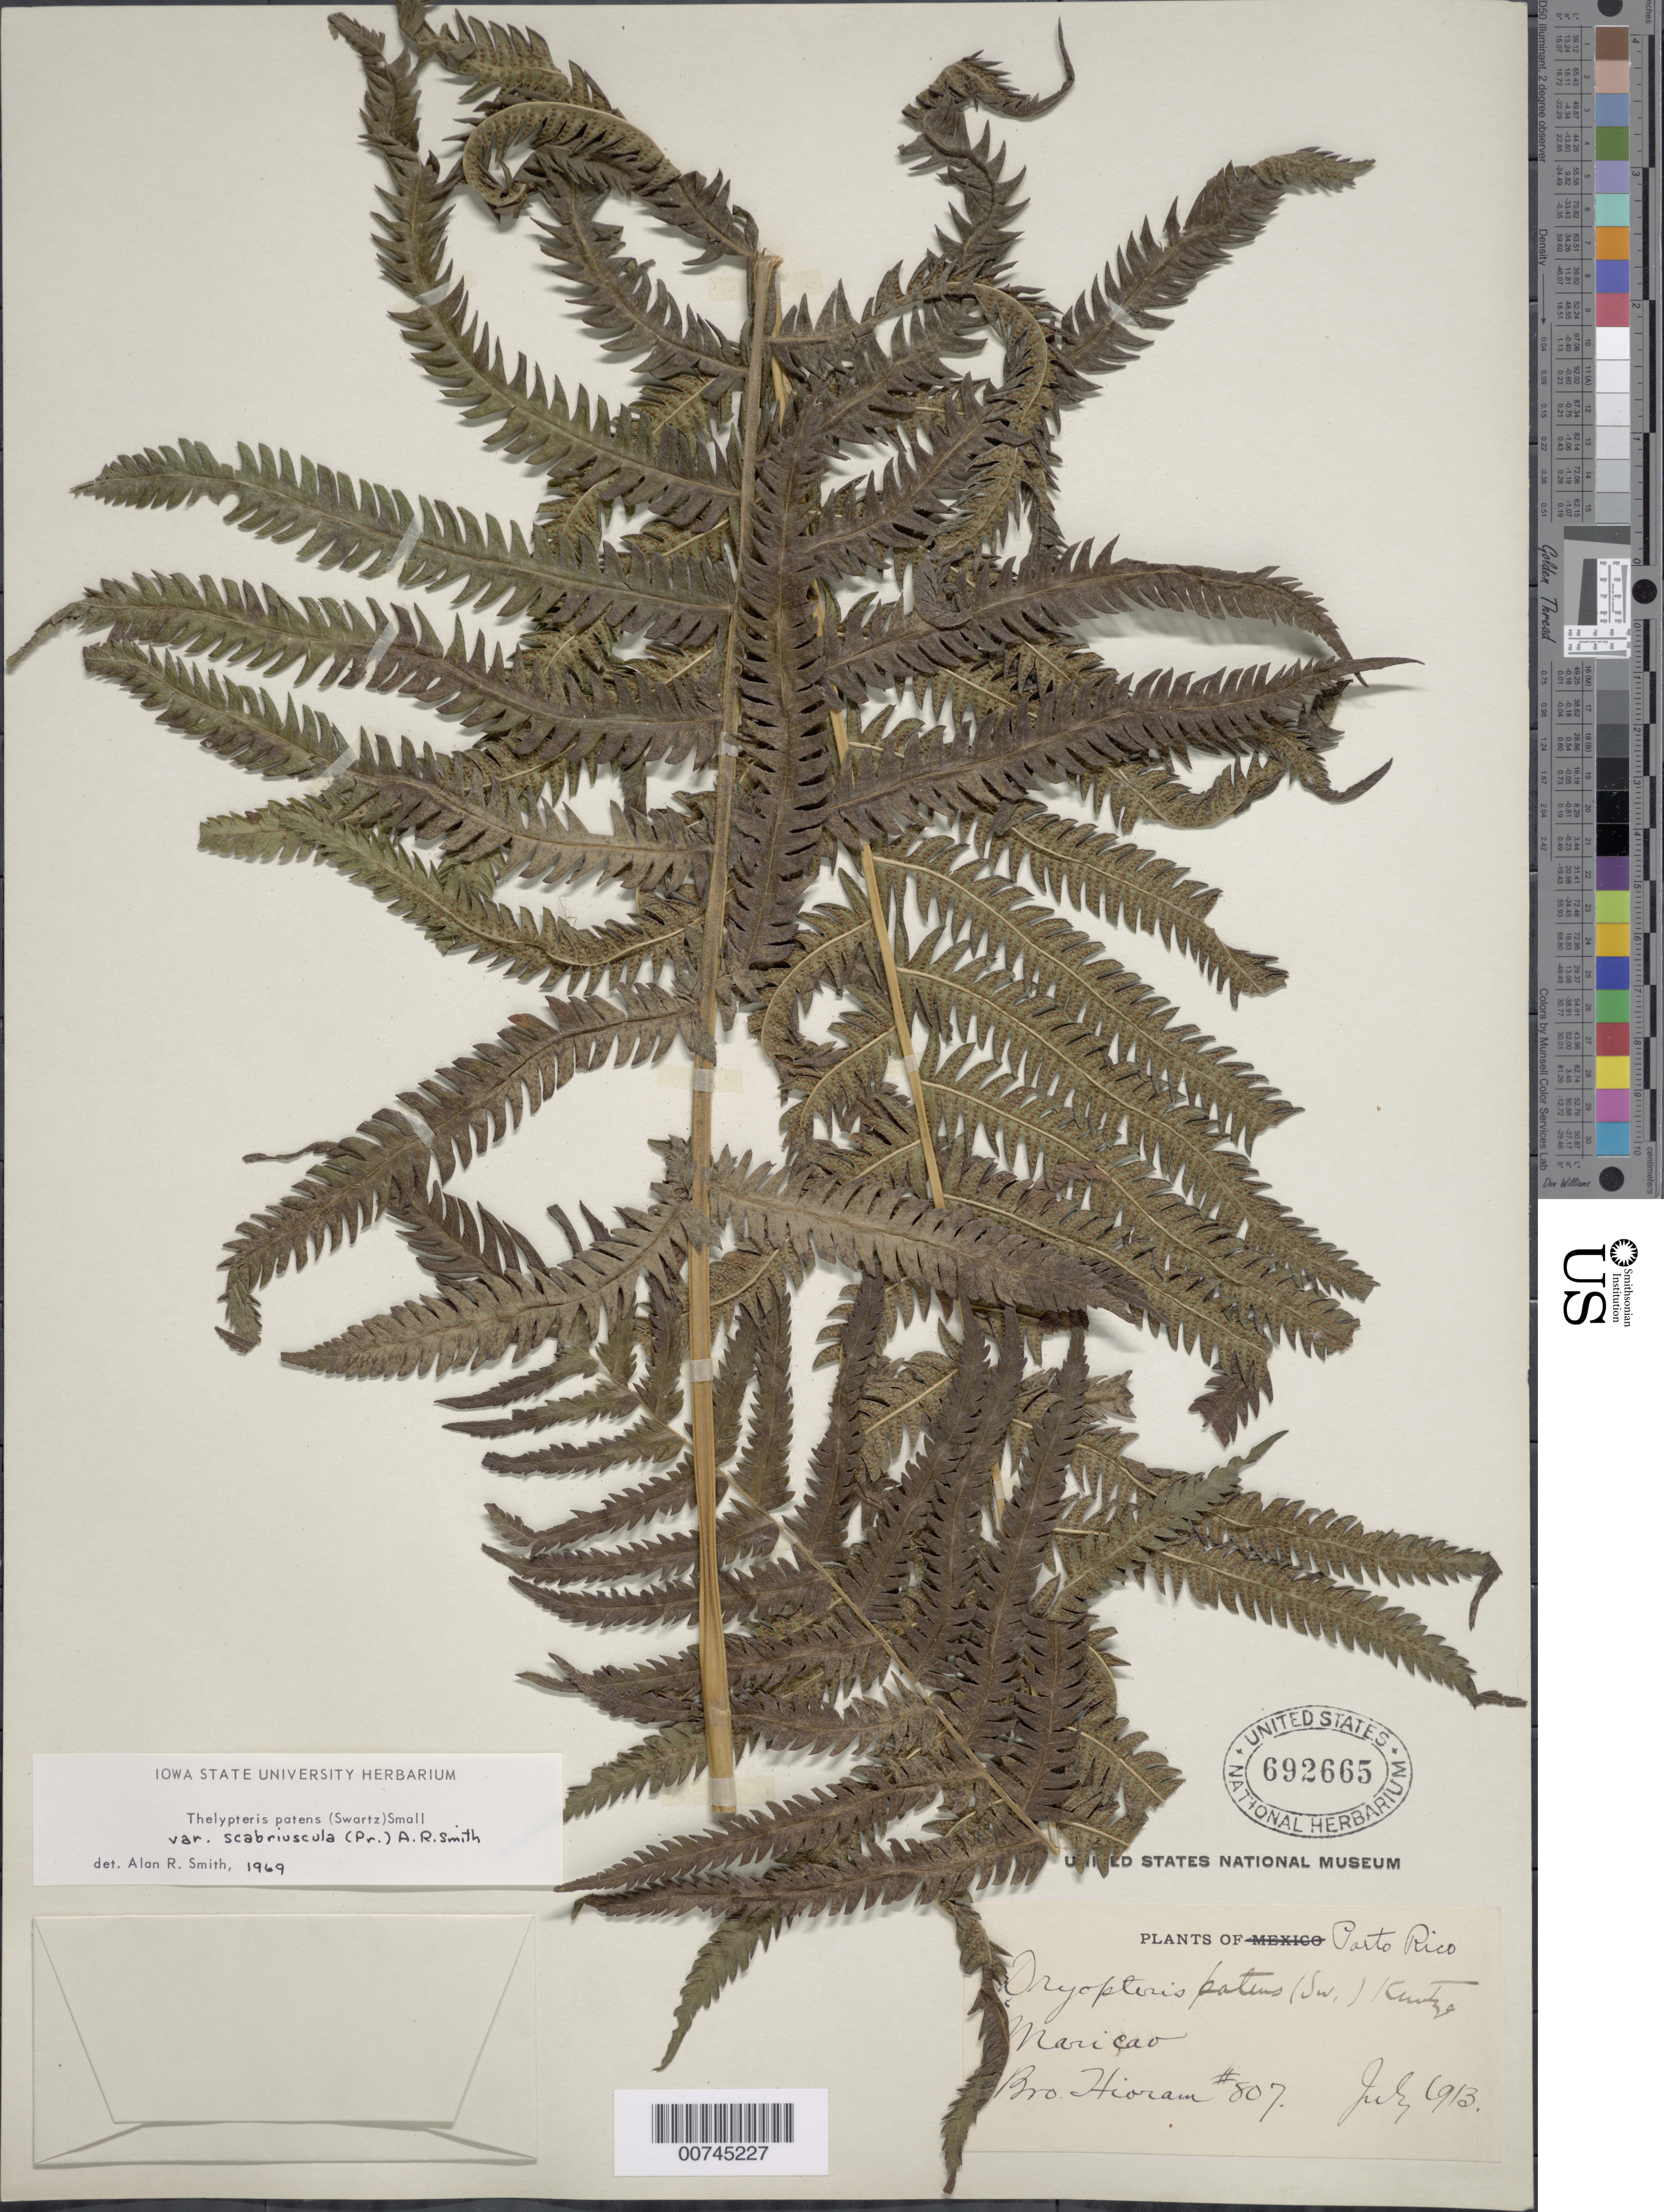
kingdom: Plantae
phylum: Tracheophyta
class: Polypodiopsida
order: Polypodiales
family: Thelypteridaceae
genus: Christella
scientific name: Christella serra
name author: (Sw.) Holttum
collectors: Bro. Hioram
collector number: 807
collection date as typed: Jul 1913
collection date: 1913-07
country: Puerto Rico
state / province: Maricao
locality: Maricao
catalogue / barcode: US 692665